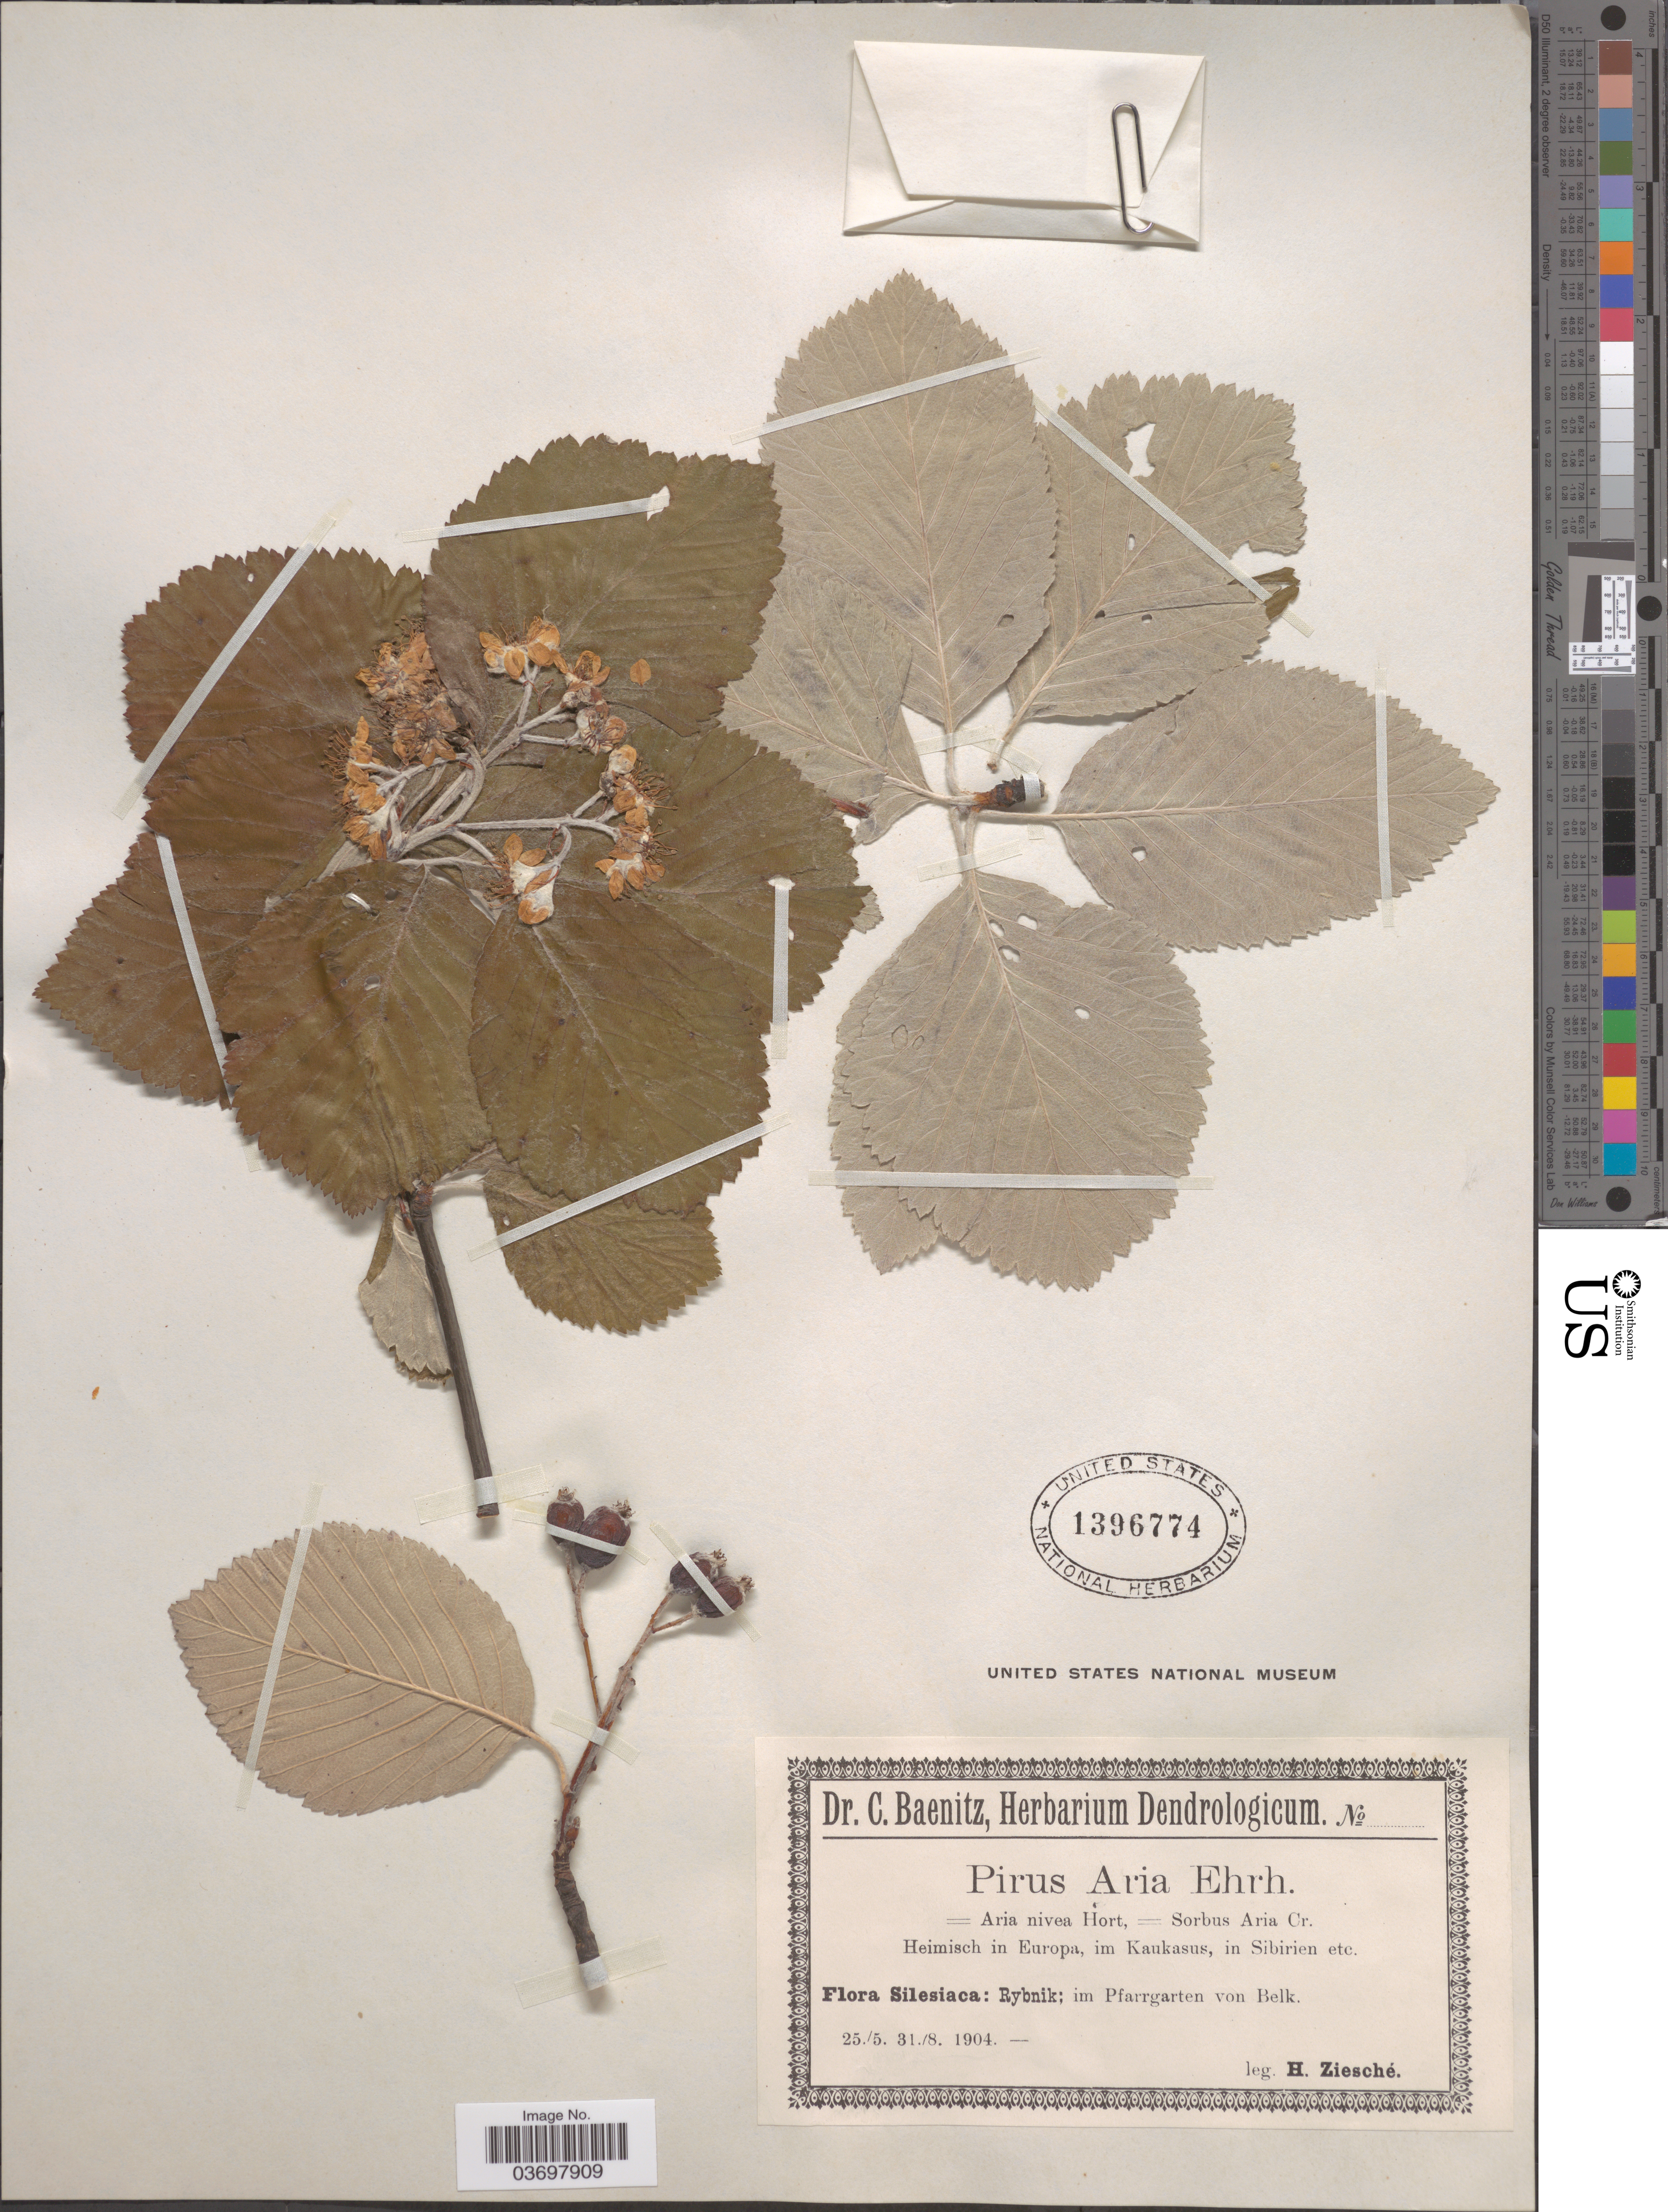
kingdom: Plantae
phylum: Tracheophyta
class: Magnoliopsida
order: Rosales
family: Rosaceae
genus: Sorbus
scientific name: Sorbus aria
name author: (L.) Crantz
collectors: H. Ziesché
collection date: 1904-05-25/1904-08-31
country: Poland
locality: Silesiaca: Rybnik; in Pfarrgarten von Belk.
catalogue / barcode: US 1396774